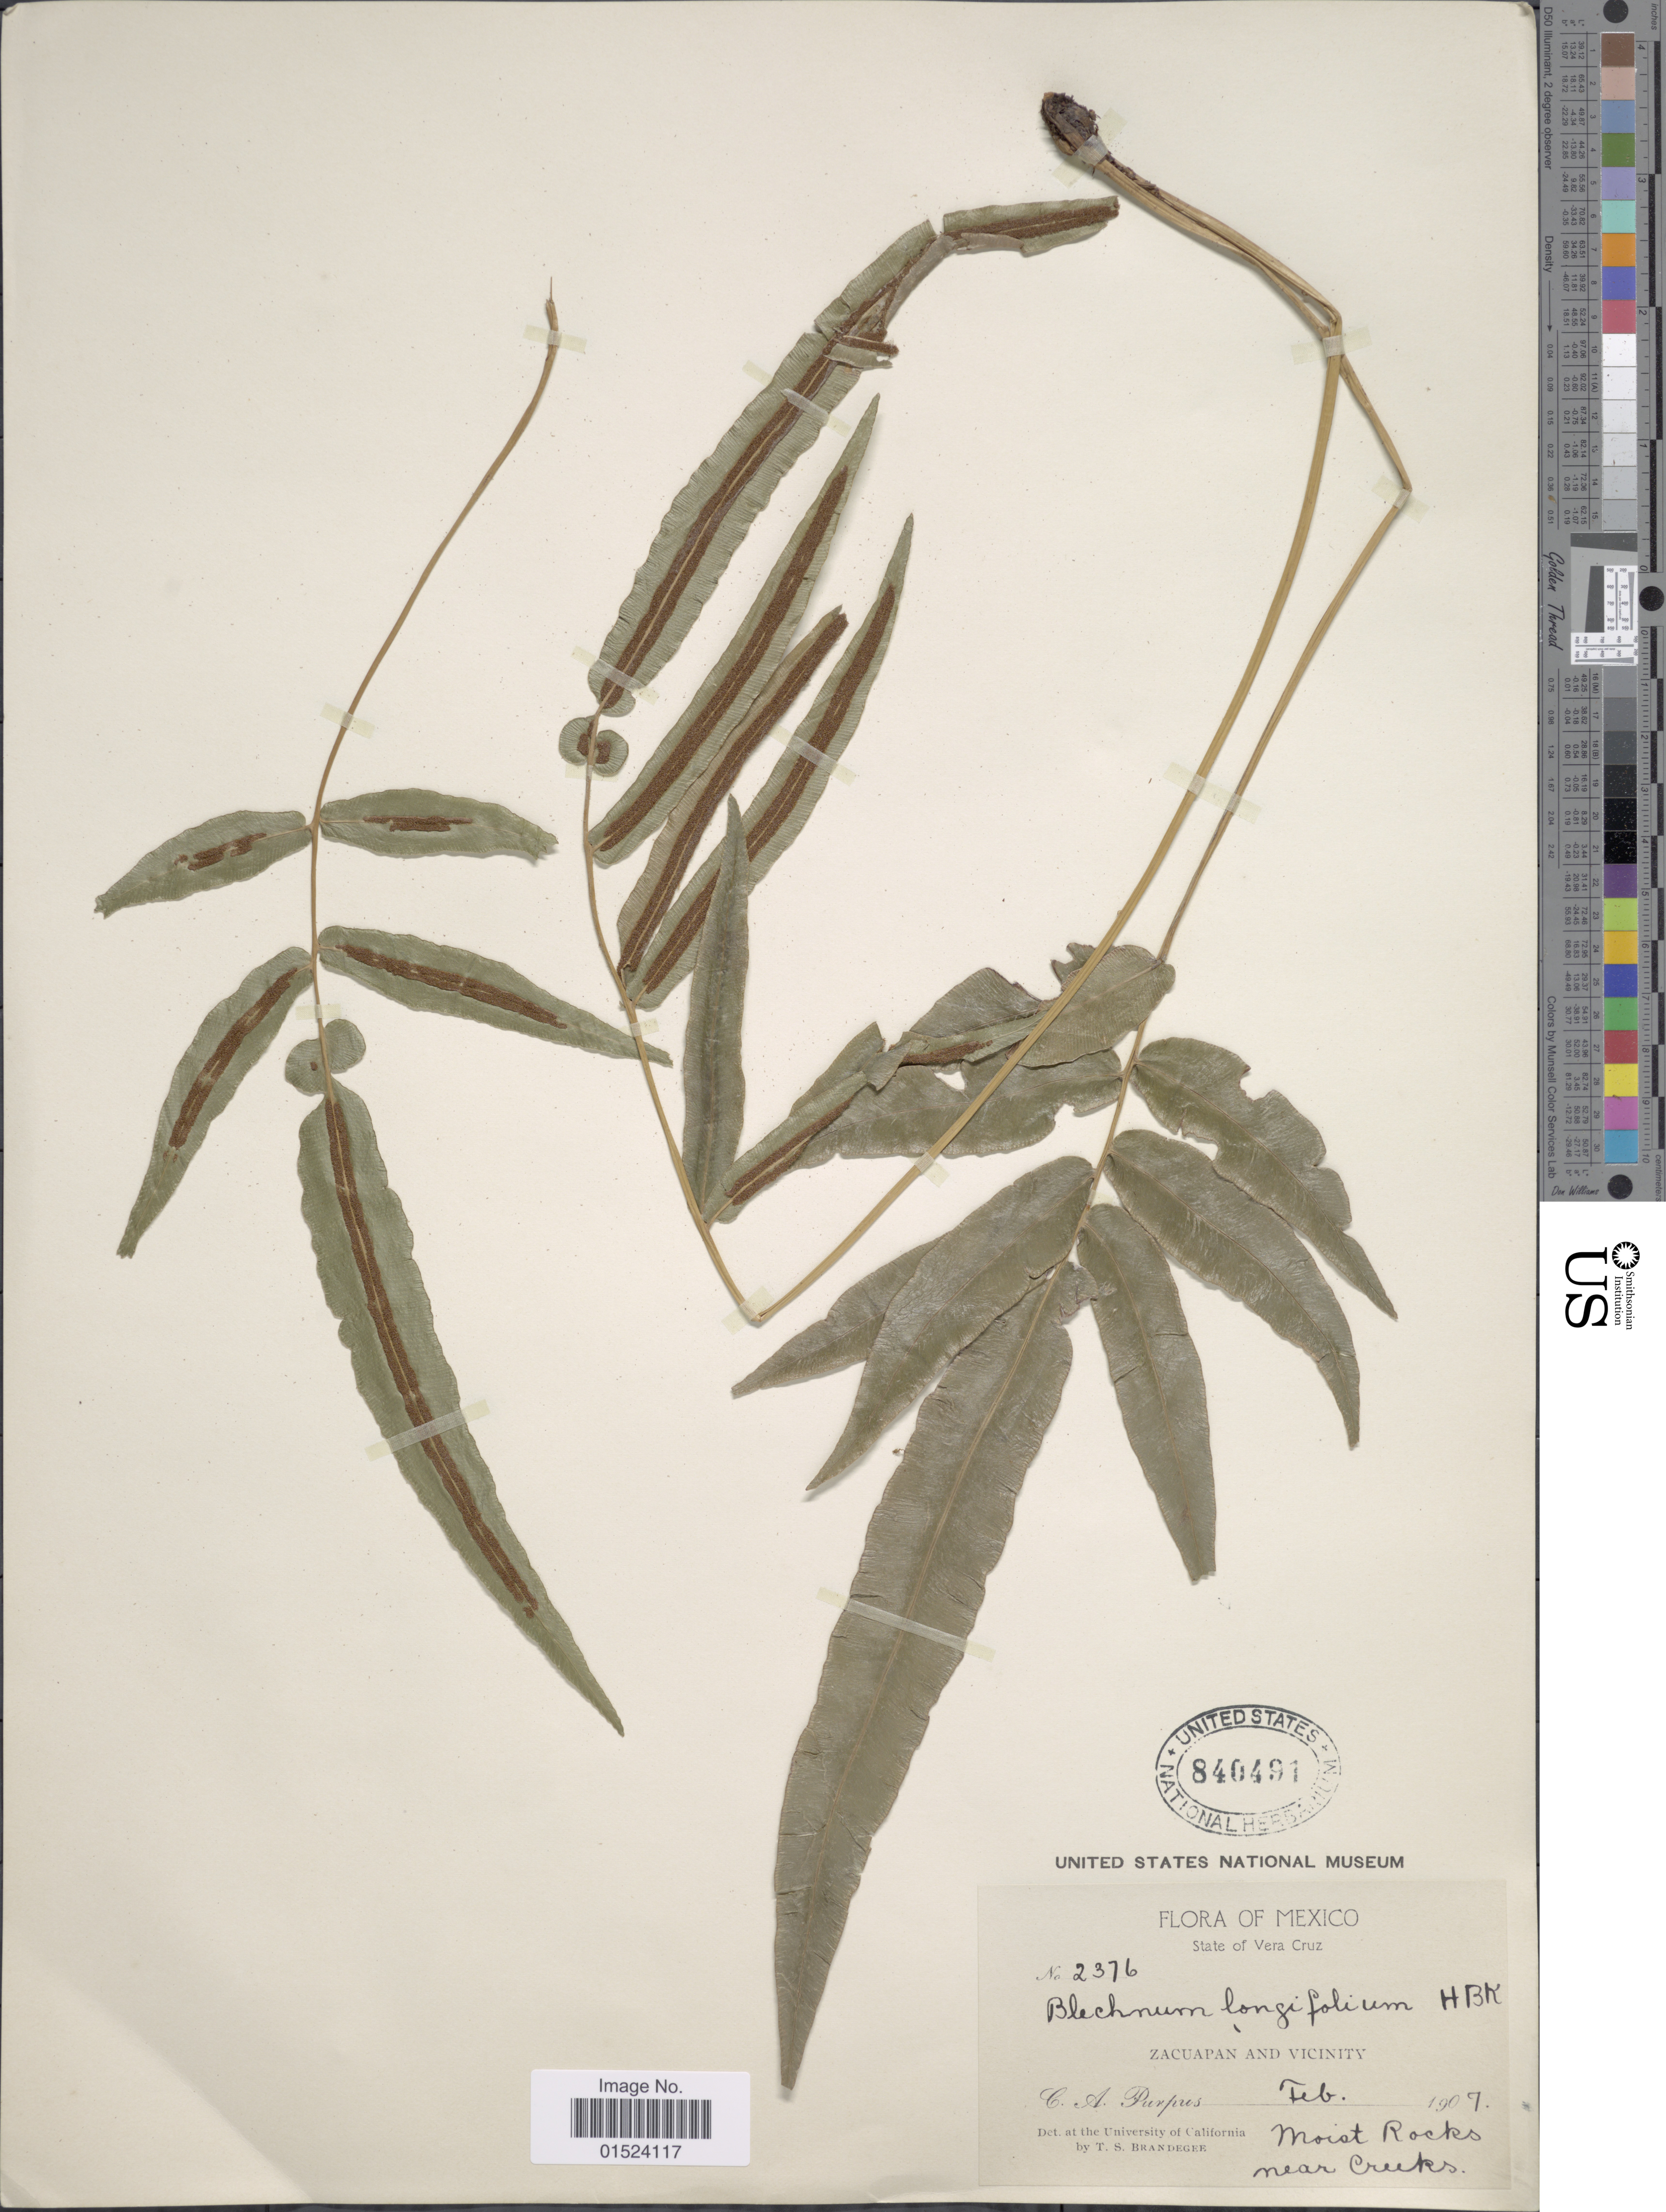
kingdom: Plantae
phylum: Tracheophyta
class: Polypodiopsida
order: Polypodiales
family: Blechnaceae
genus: Blechnum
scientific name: Blechnum gracile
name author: Kaulf.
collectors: C. A. Purpus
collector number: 2376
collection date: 1907-02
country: Mexico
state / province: Veracruz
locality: Vera Cruz, Zacuapan and vicinity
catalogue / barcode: US 840491